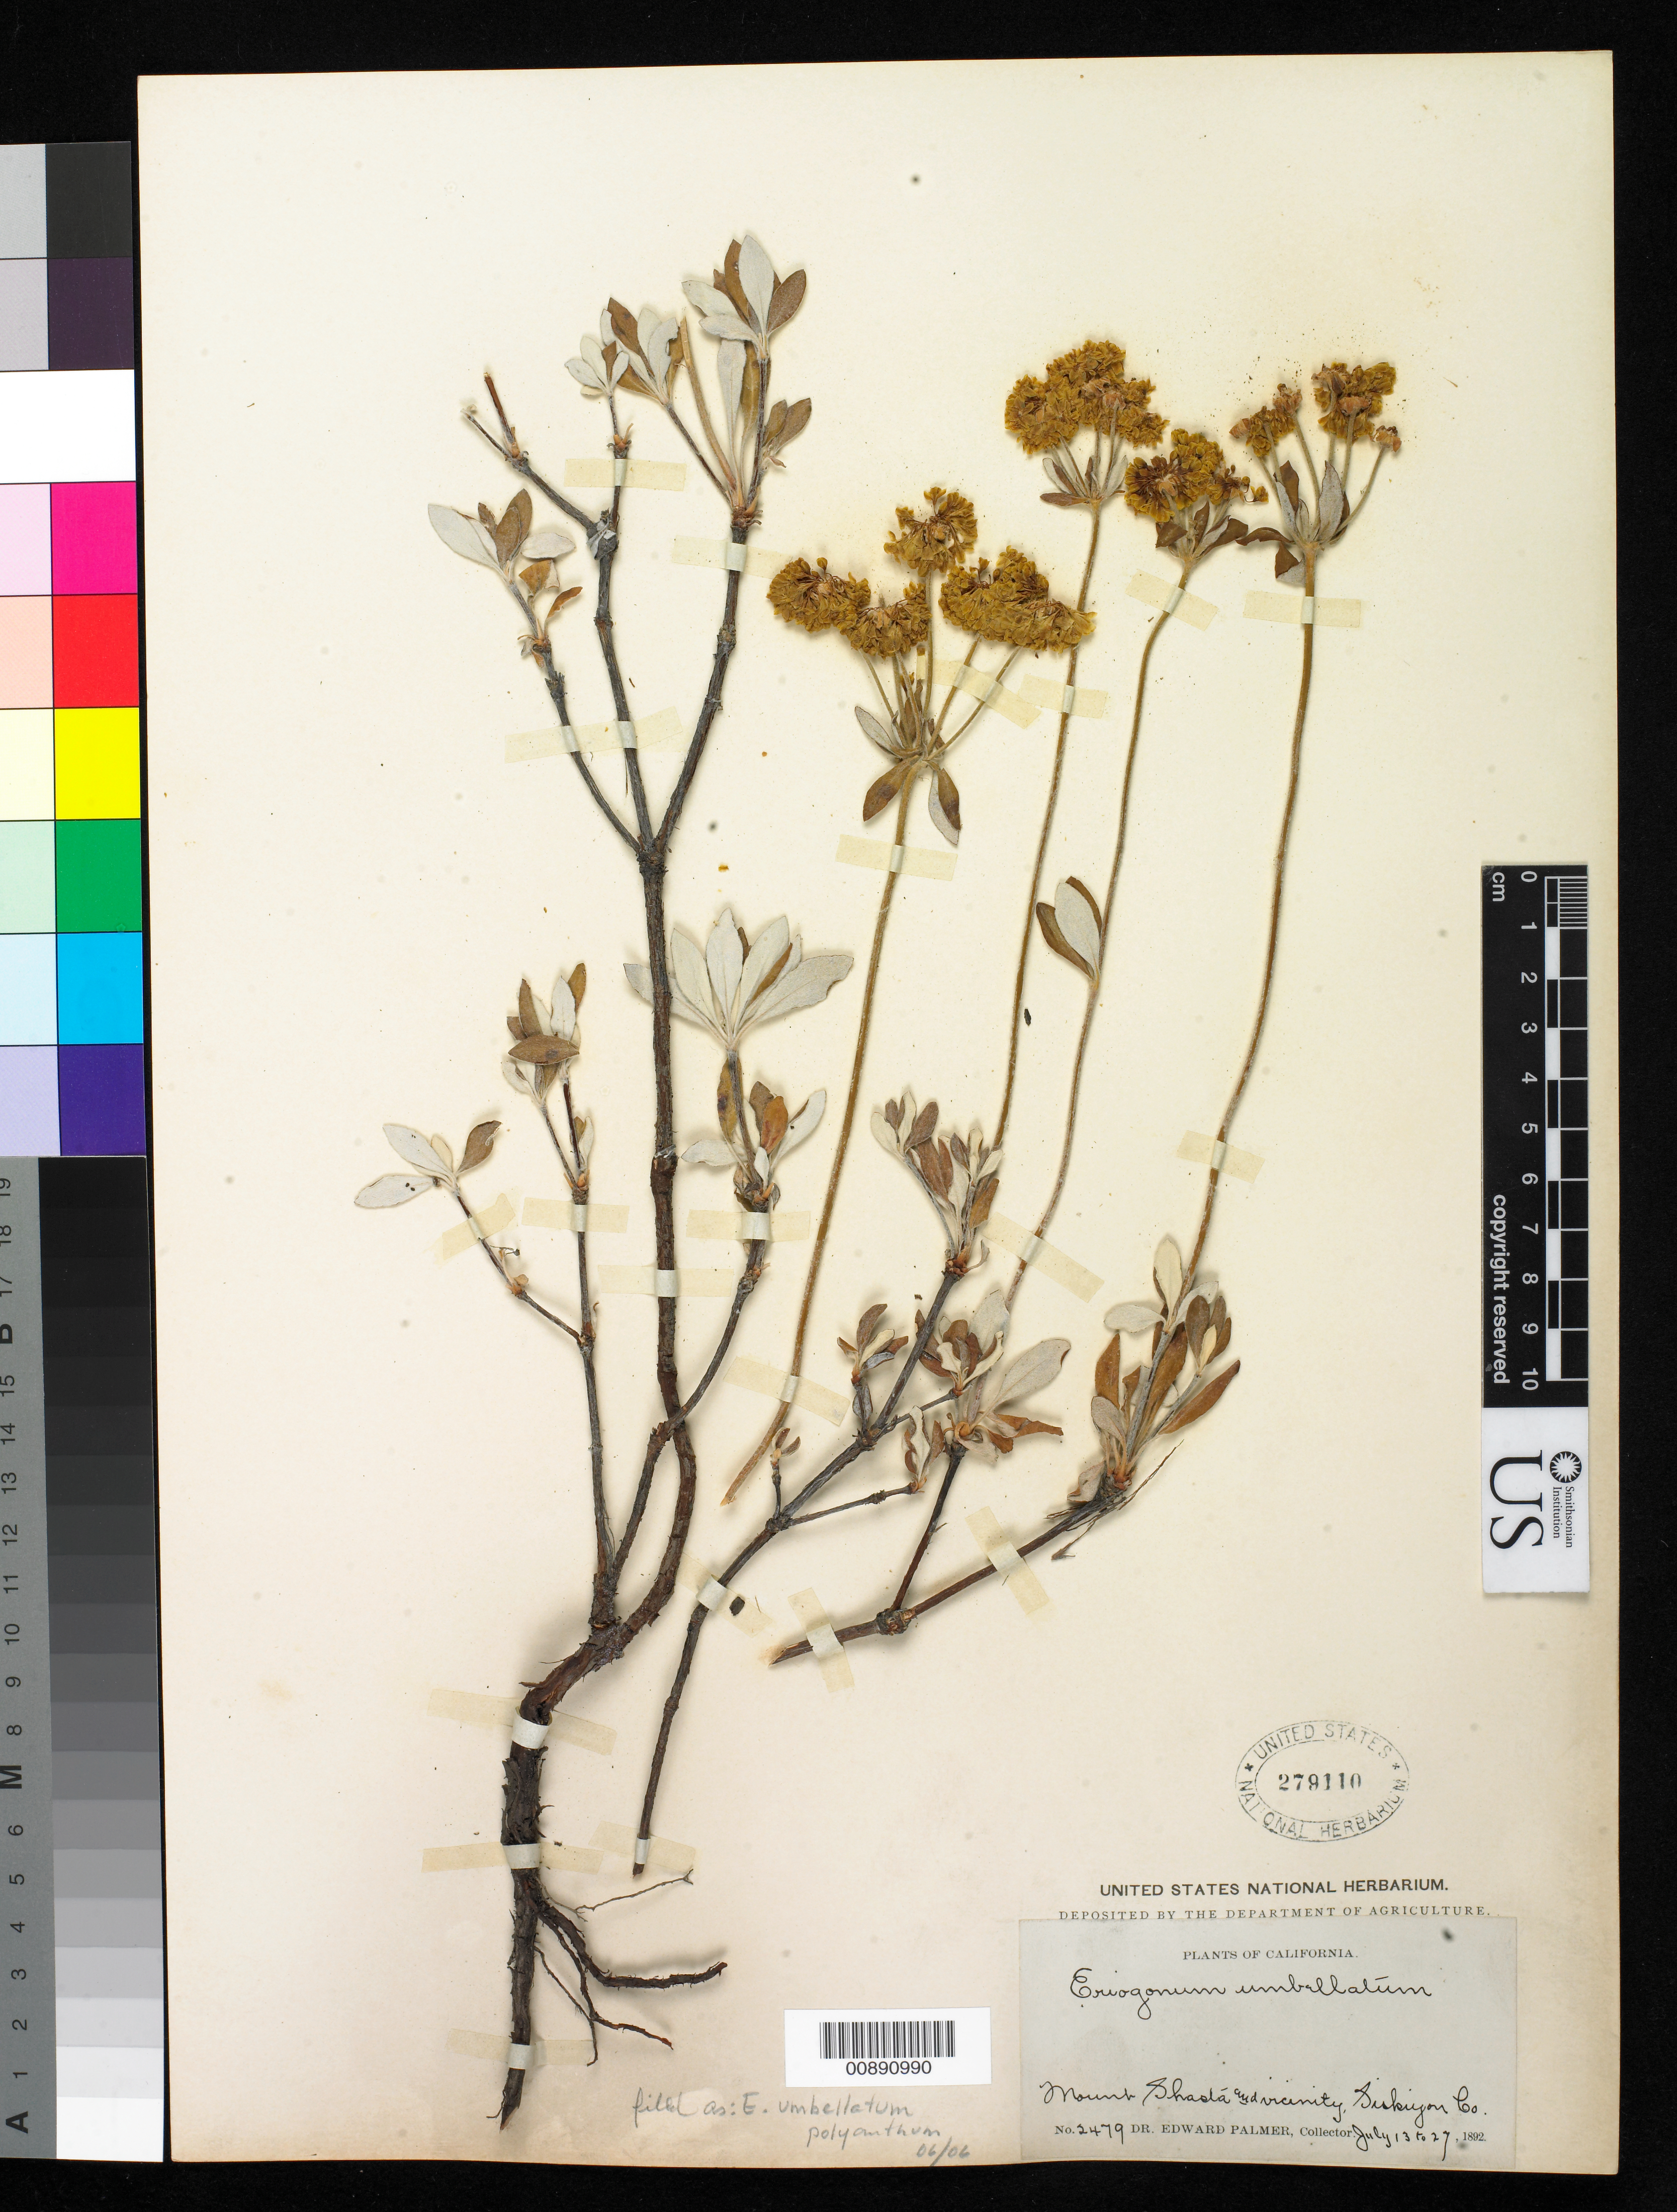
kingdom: Plantae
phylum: Tracheophyta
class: Magnoliopsida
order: Caryophyllales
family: Polygonaceae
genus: Eriogonum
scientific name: Eriogonum umbellatum var. polyanthum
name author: Torr.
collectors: E. Palmer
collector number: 2479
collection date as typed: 13 Jul 1892 to 27 Jul 1892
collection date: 1892-07-13/1892-07-27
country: United States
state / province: California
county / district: Siskiyou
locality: Mount Shasta and vicinity, Siskiyou County, California.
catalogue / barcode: US 279110